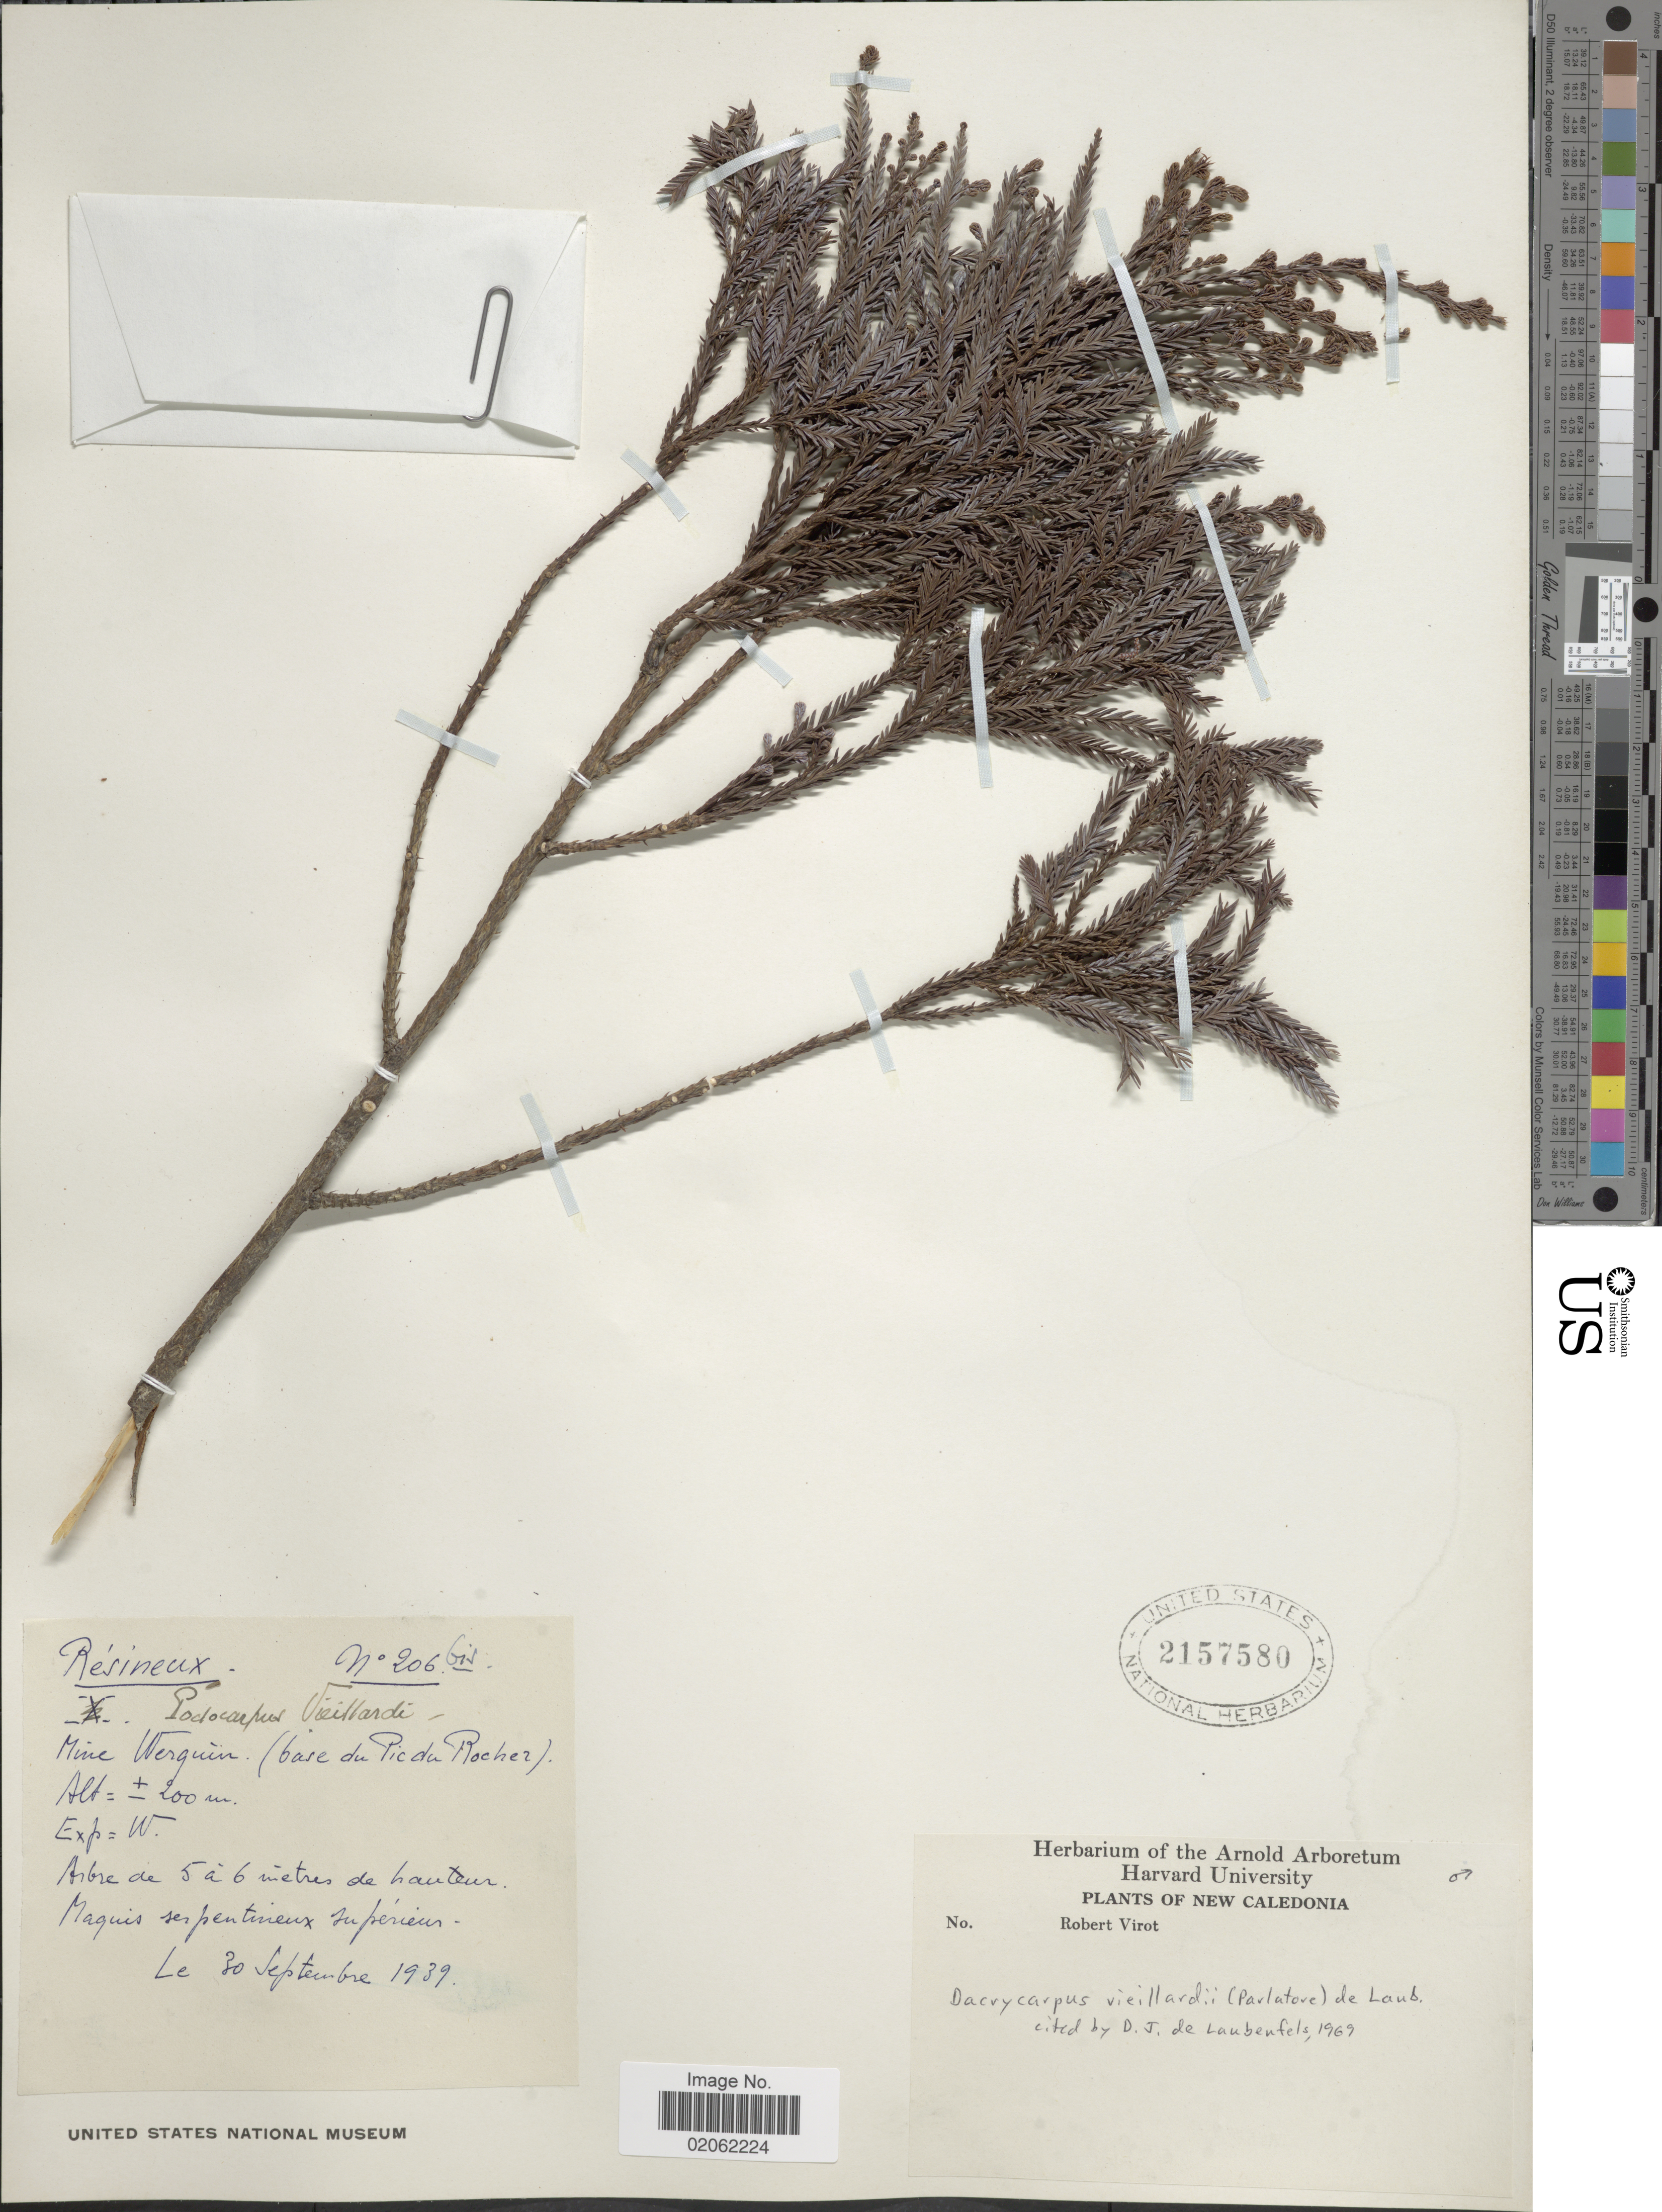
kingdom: Plantae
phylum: Tracheophyta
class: Pinopsida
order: Pinales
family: Podocarpaceae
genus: Dacrycarpus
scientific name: Dacrycarpus vieillardii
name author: (Parl.) de Laub.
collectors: R. Virot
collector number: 206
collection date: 1939-09-30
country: New Caledonia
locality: Mine Werguin (base du Pic du Rocher)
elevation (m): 200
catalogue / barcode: US 2157580